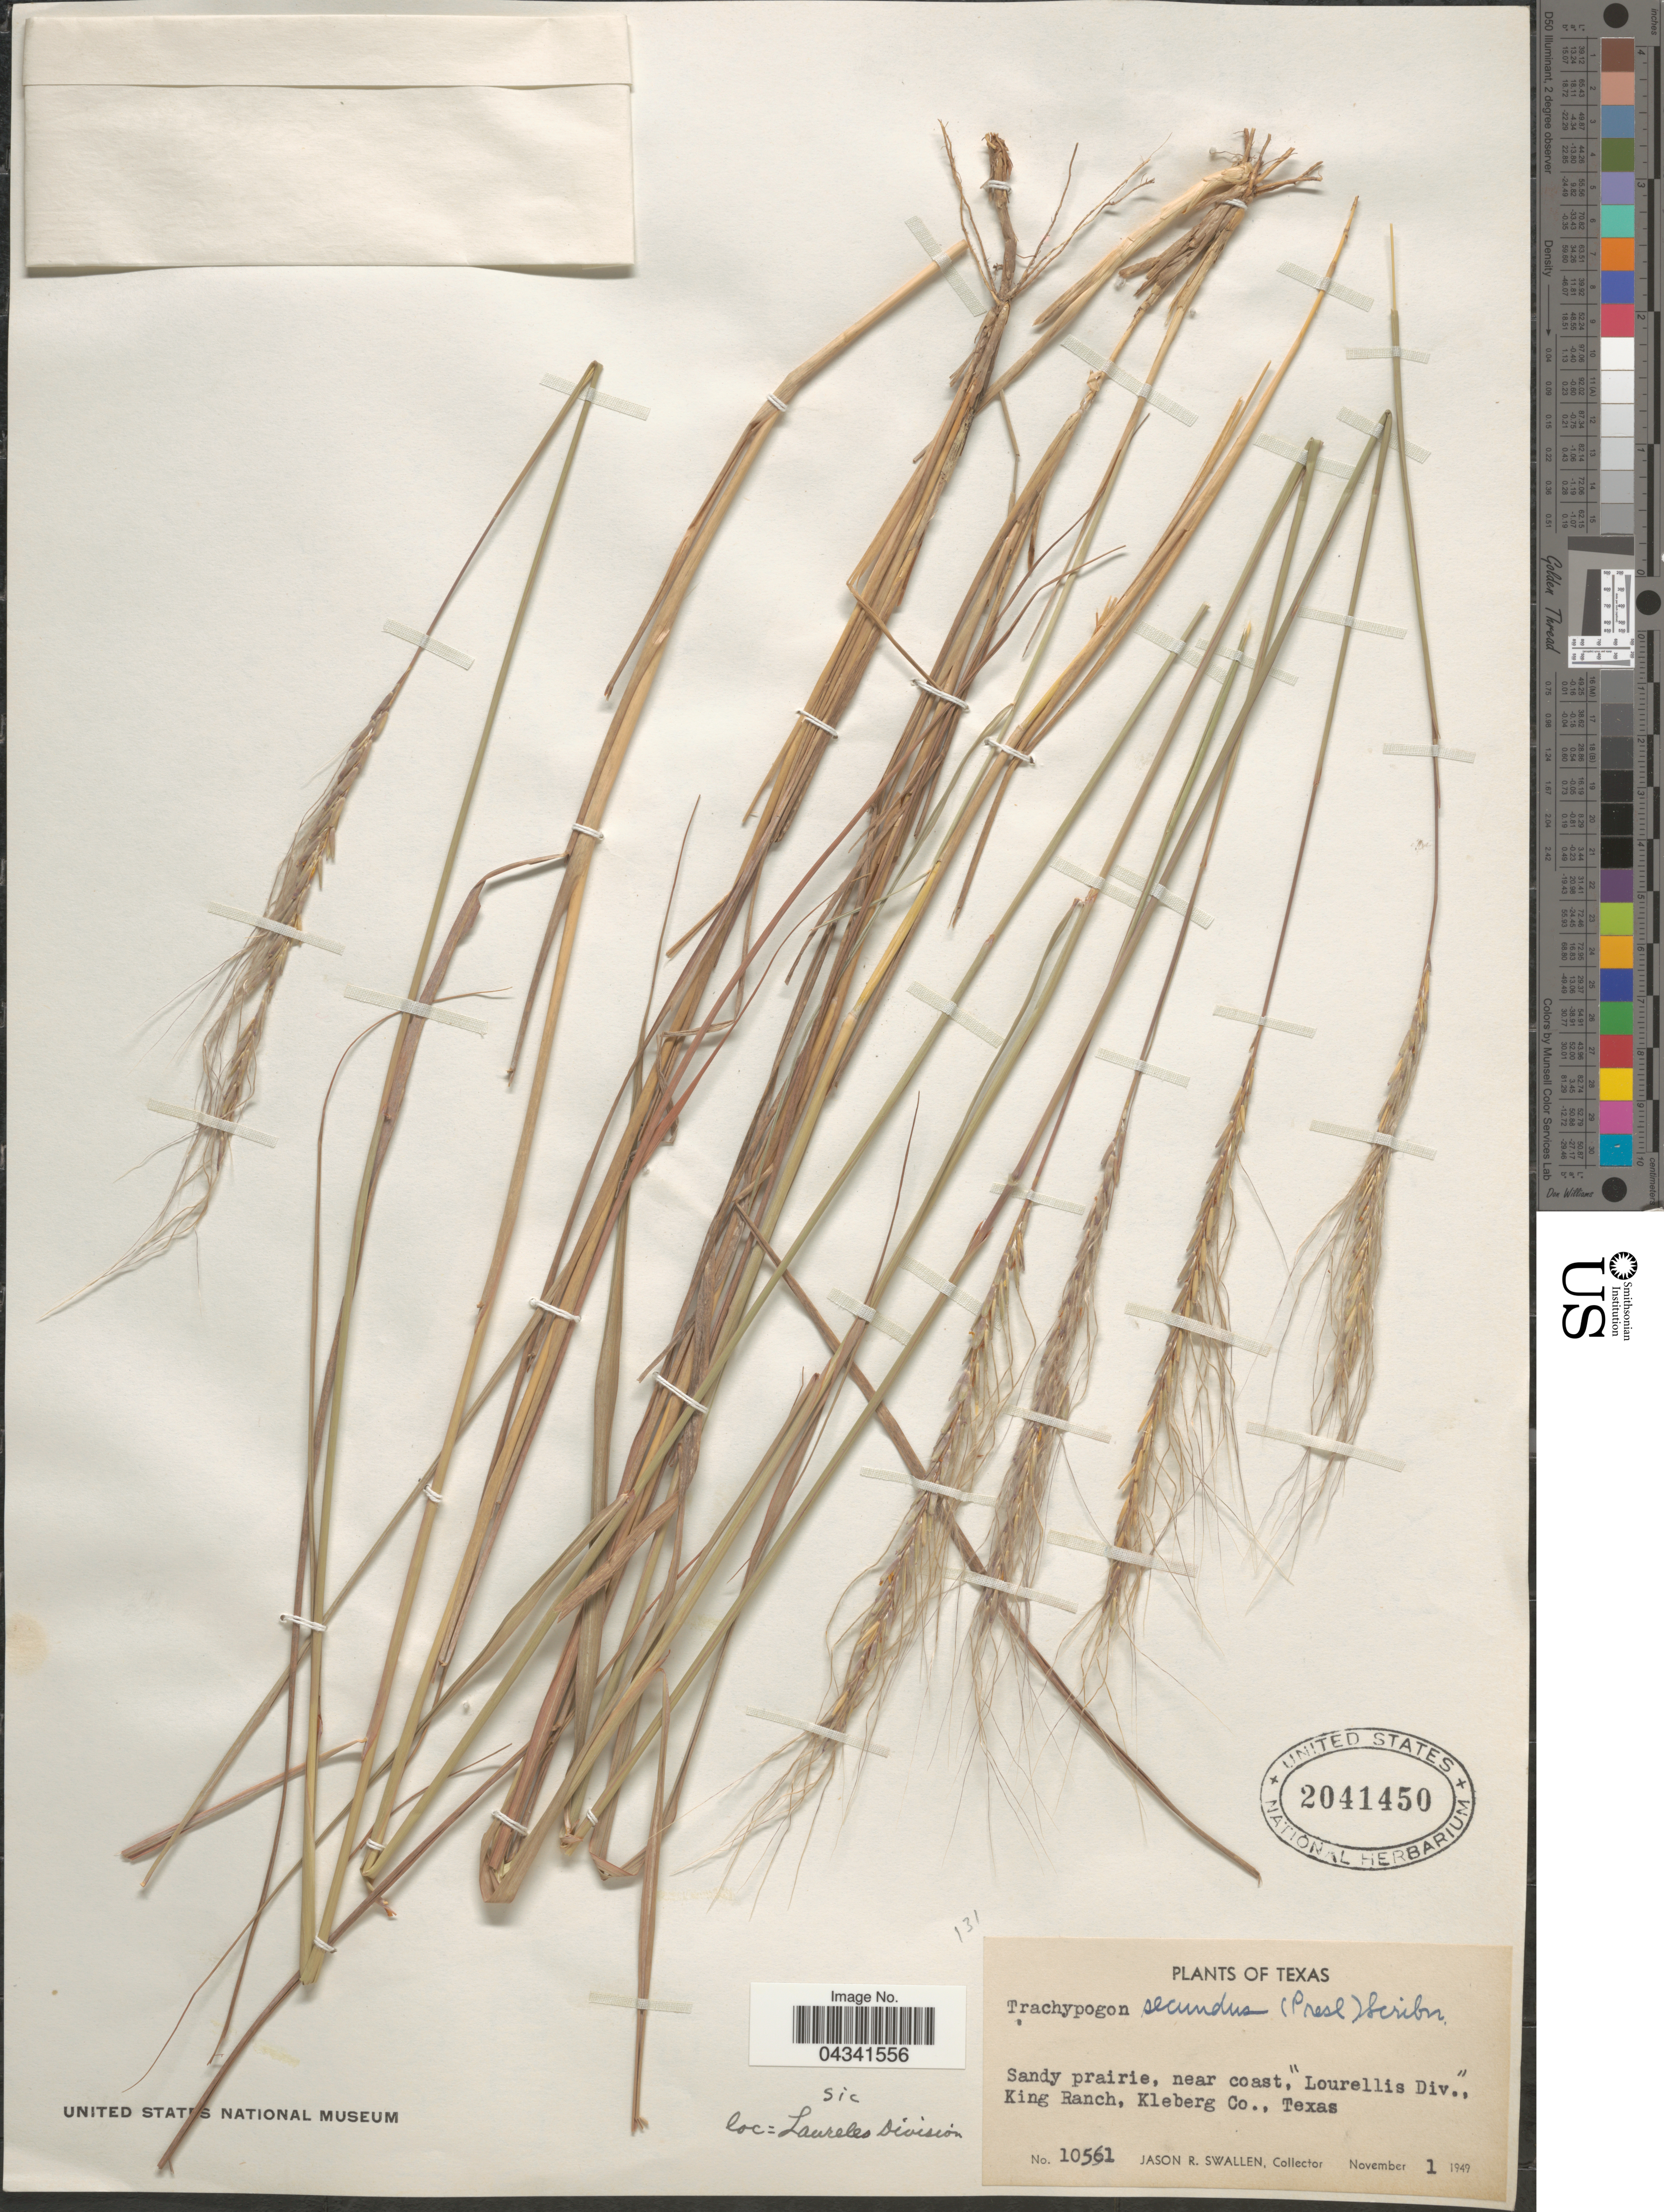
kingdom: Plantae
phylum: Tracheophyta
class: Liliopsida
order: Poales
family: Poaceae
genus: Trachypogon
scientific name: Trachypogon spicatus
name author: (L. f.) Kuntze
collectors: J. R. Swallen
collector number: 10561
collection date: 1949-11-01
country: United States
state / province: Texas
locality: Sandy prairie, near coast, "Lourellis Div.", King Ranch, Kleberg Co.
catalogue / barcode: US 2041450